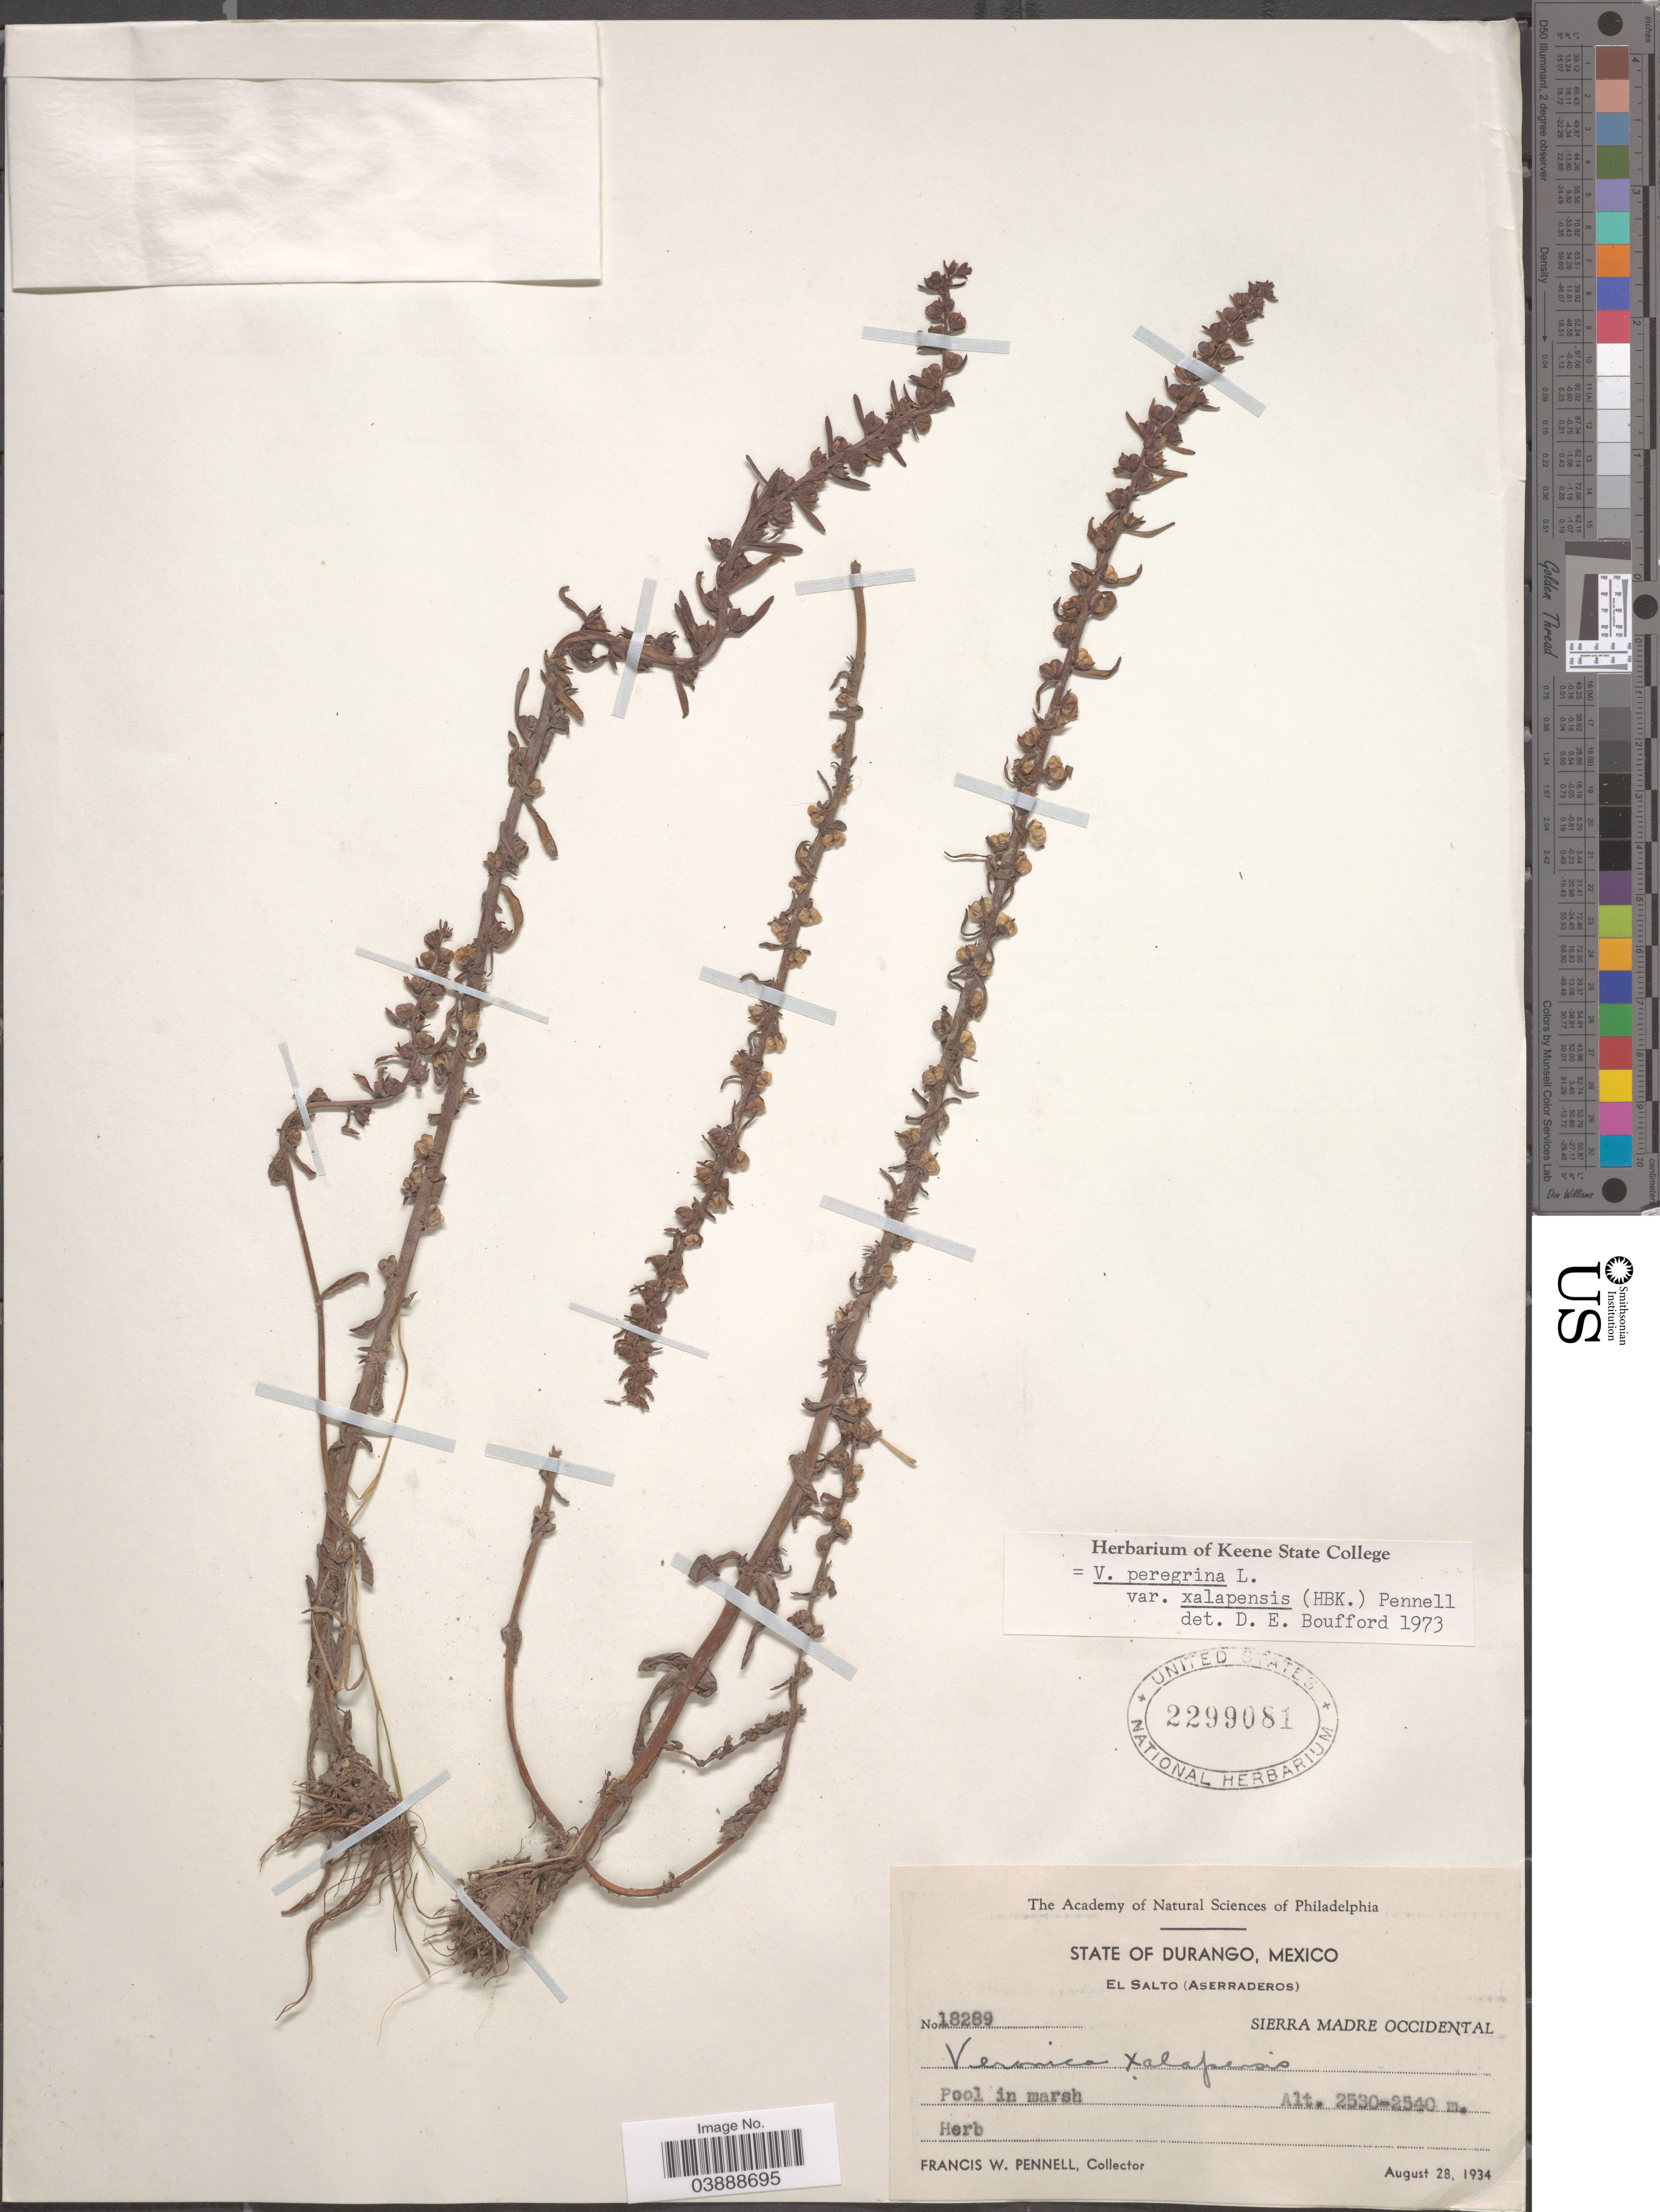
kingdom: Plantae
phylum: Tracheophyta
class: Magnoliopsida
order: Lamiales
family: Plantaginaceae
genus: Veronica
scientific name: Veronica peregrina subsp. xalapensis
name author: (Kunth) Pennell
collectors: F. W. Pennell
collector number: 18289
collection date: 1934-08-28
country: Mexico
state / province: Durango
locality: El Salto (Aserraderos). Sierra Madre Occidental.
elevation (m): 2530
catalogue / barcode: US 2299081